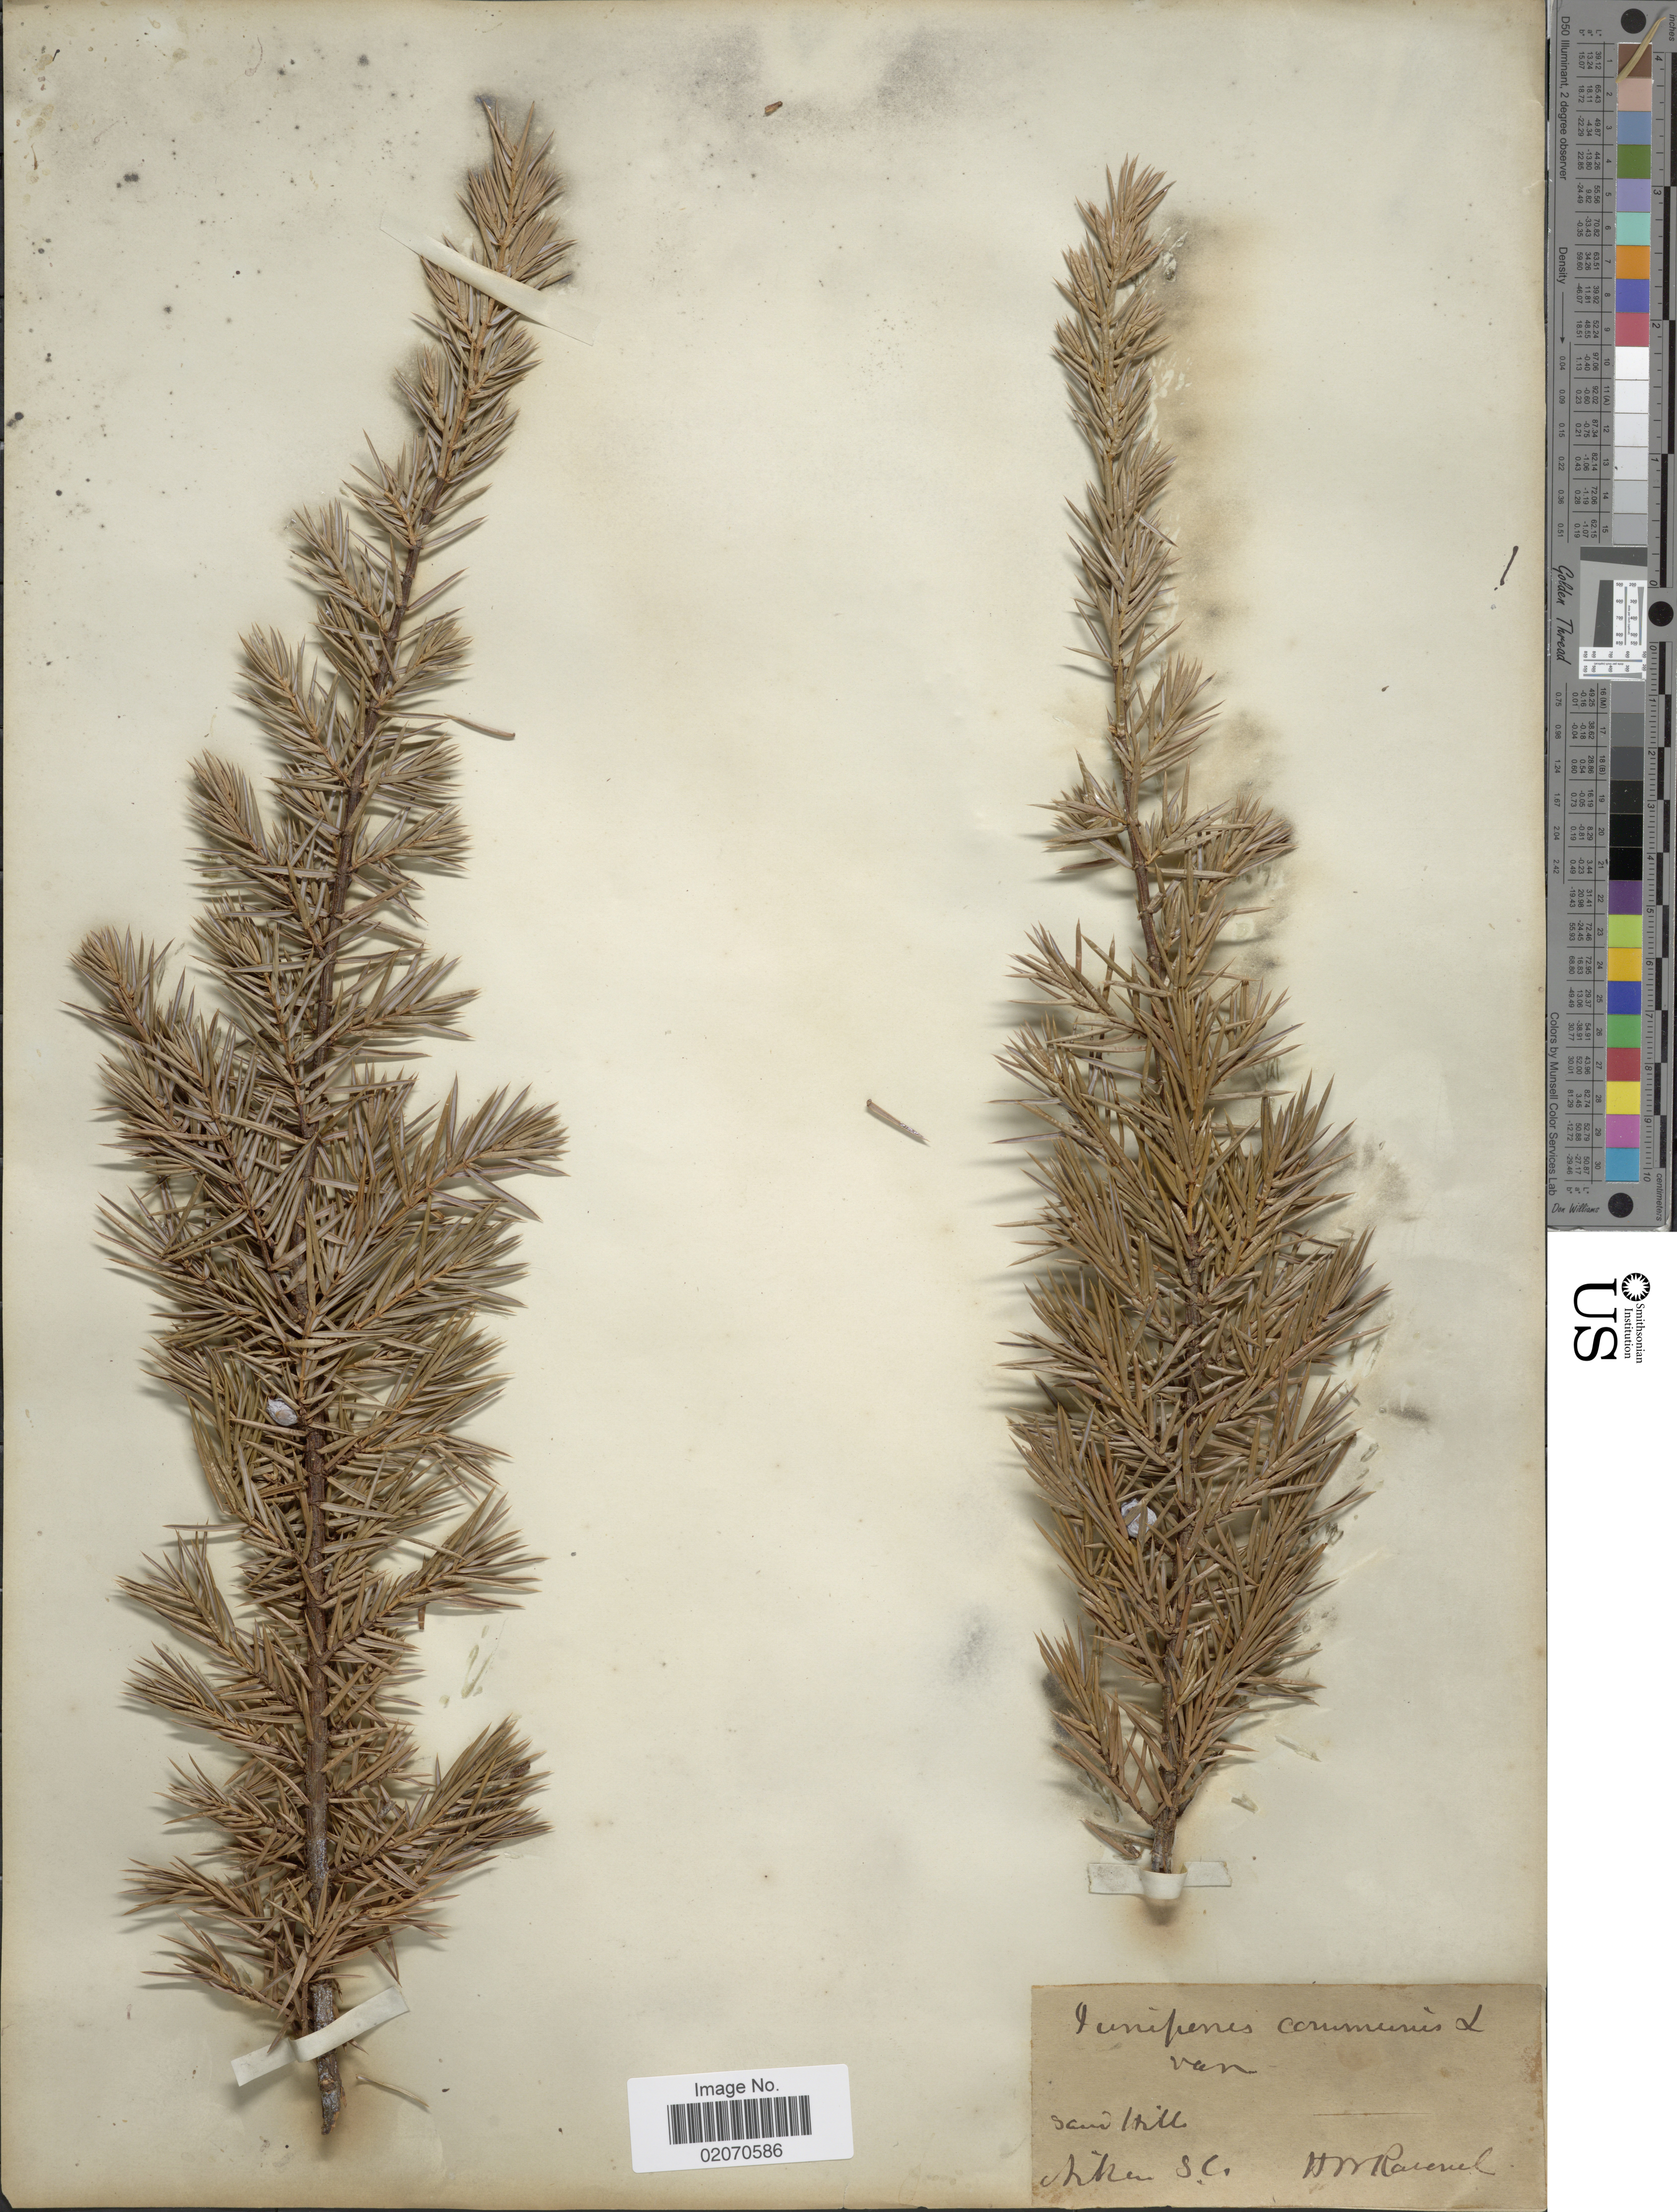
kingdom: Plantae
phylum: Tracheophyta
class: Pinopsida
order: Pinales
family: Cupressaceae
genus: Juniperus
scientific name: Juniperus communis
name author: L.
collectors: H. Ravenel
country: United States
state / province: South Carolina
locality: Sand Hills, Aiken